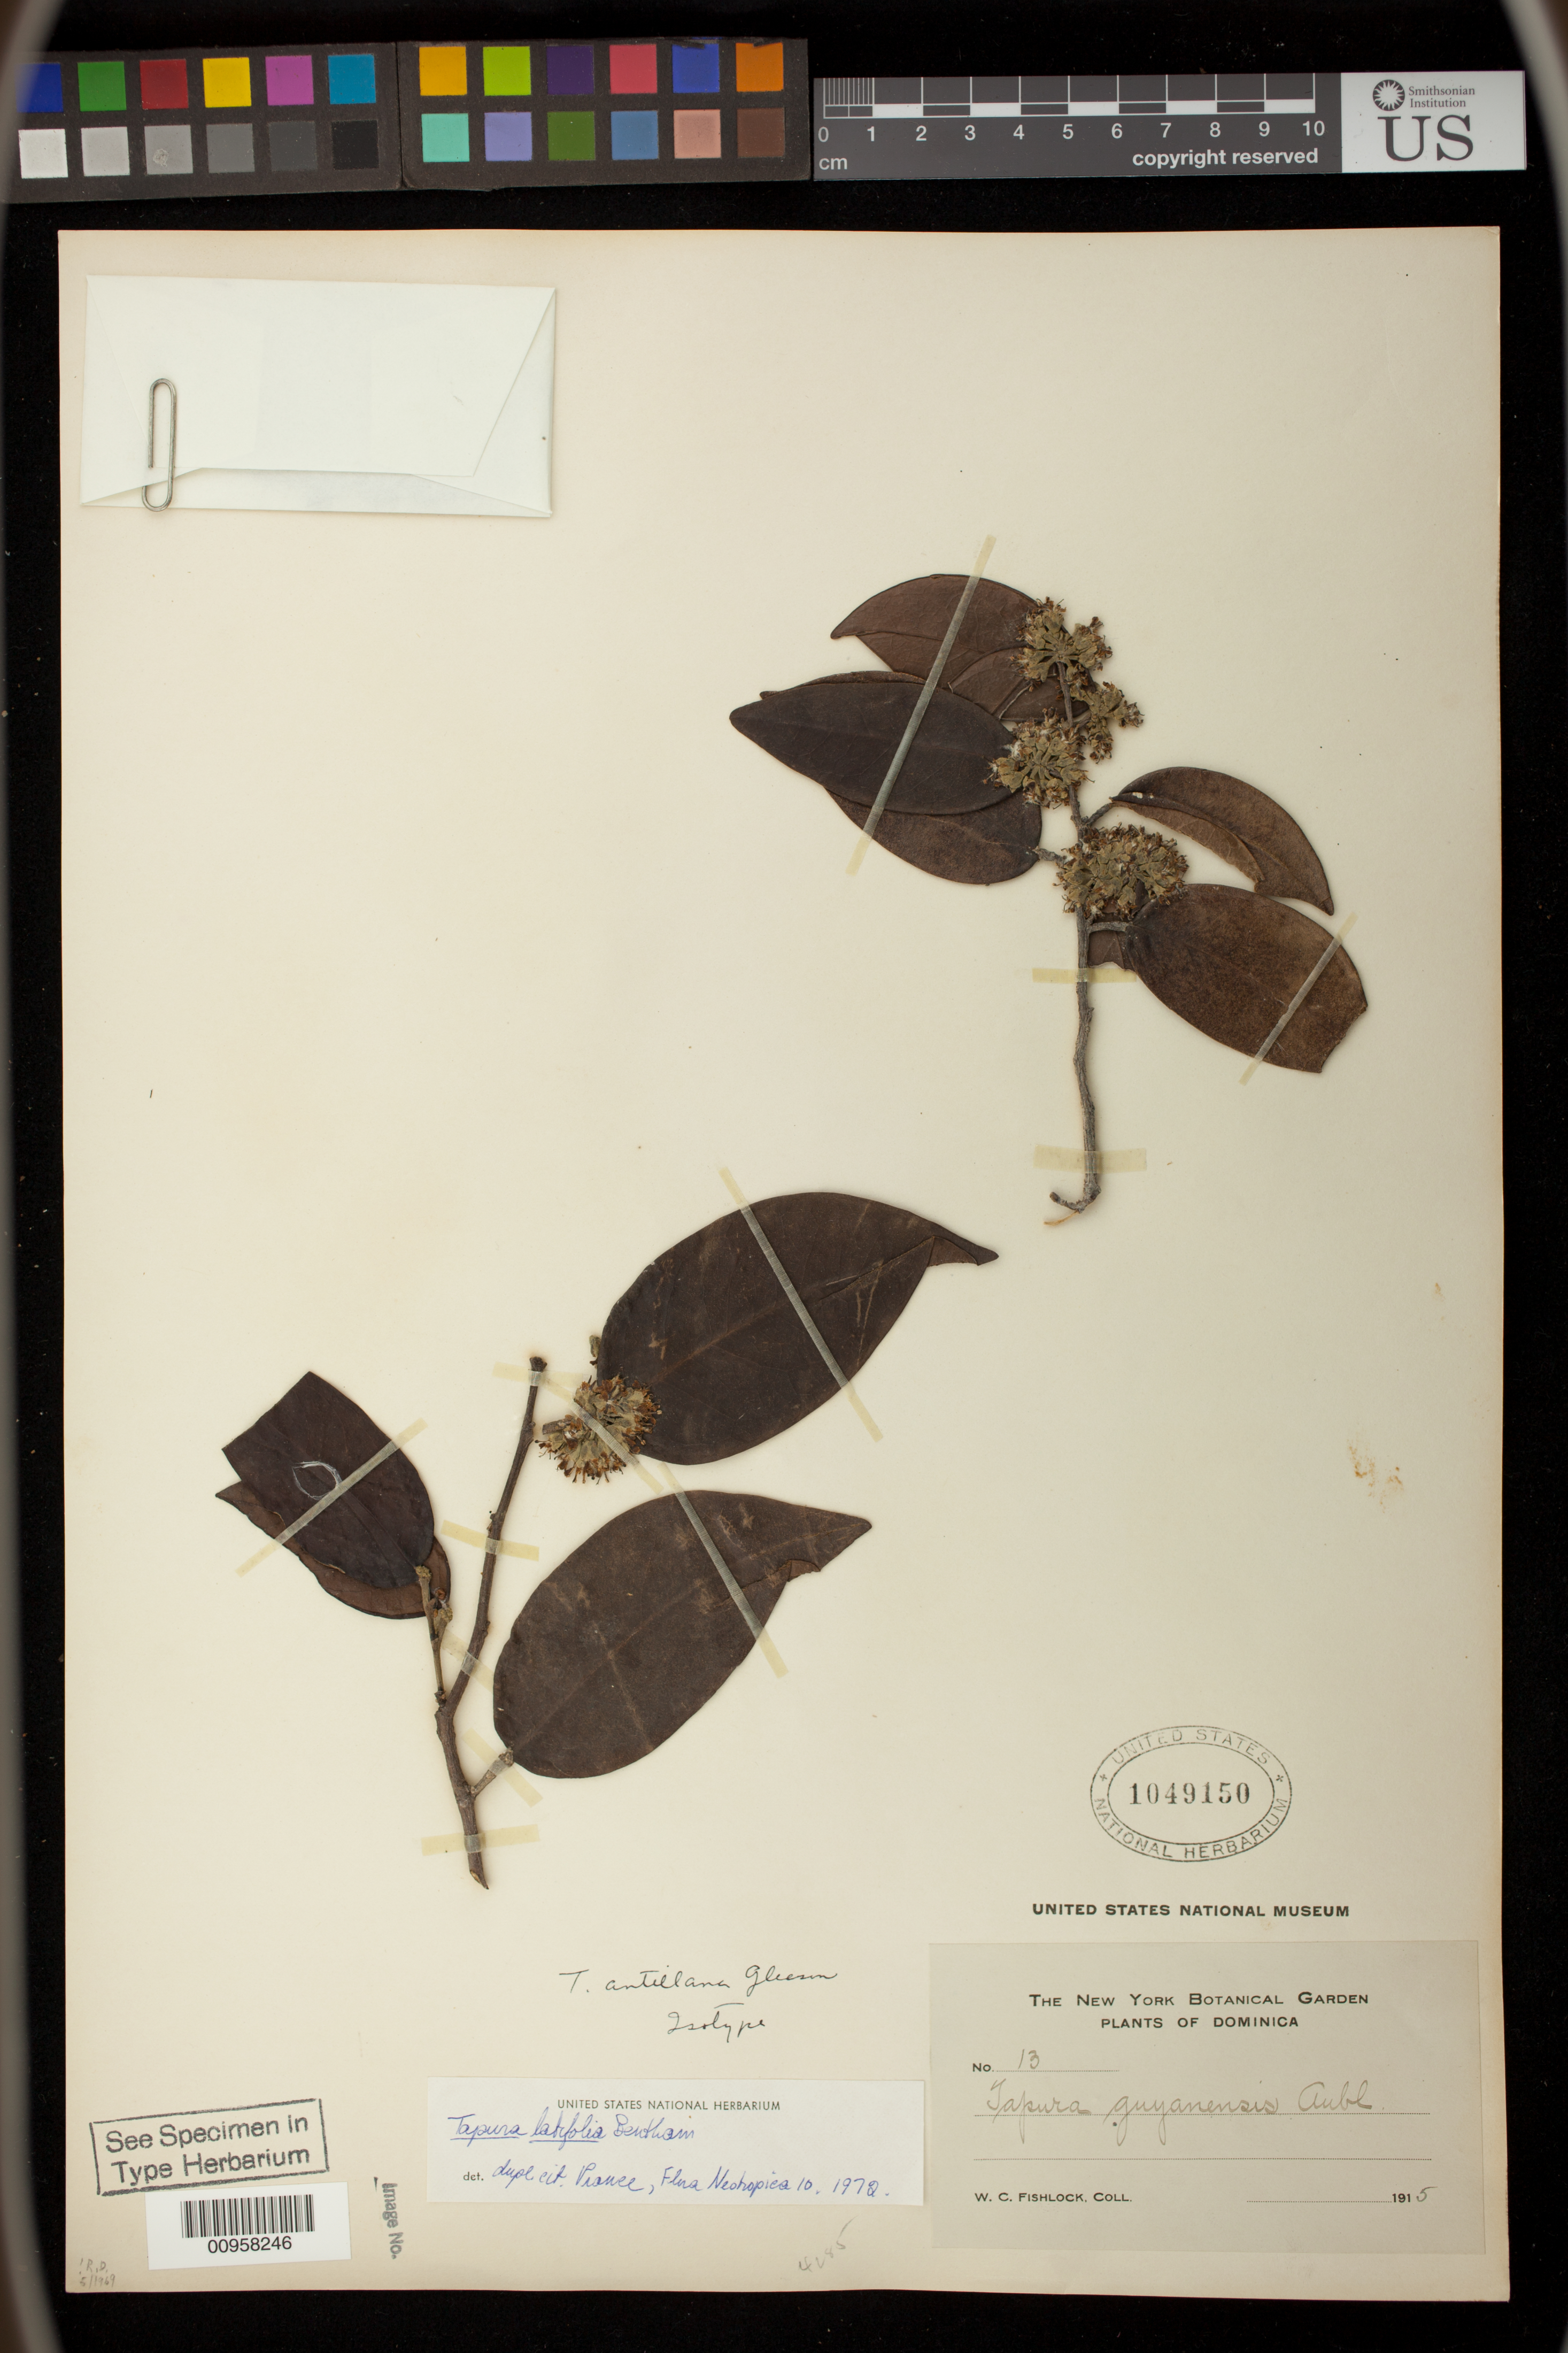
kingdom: Plantae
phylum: Tracheophyta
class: Magnoliopsida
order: Malpighiales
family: Dichapetalaceae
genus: Tapura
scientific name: Tapura antillana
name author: Gleason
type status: Isotype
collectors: W. Fishlock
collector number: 13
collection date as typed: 1915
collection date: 1915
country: Dominica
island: Dominica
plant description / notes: mounted US duplicate cancelled and sent to UPRRP. Cited in: Pianee, Flora Neotropica 10. 1972.; UPRRP, US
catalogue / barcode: US 1049150